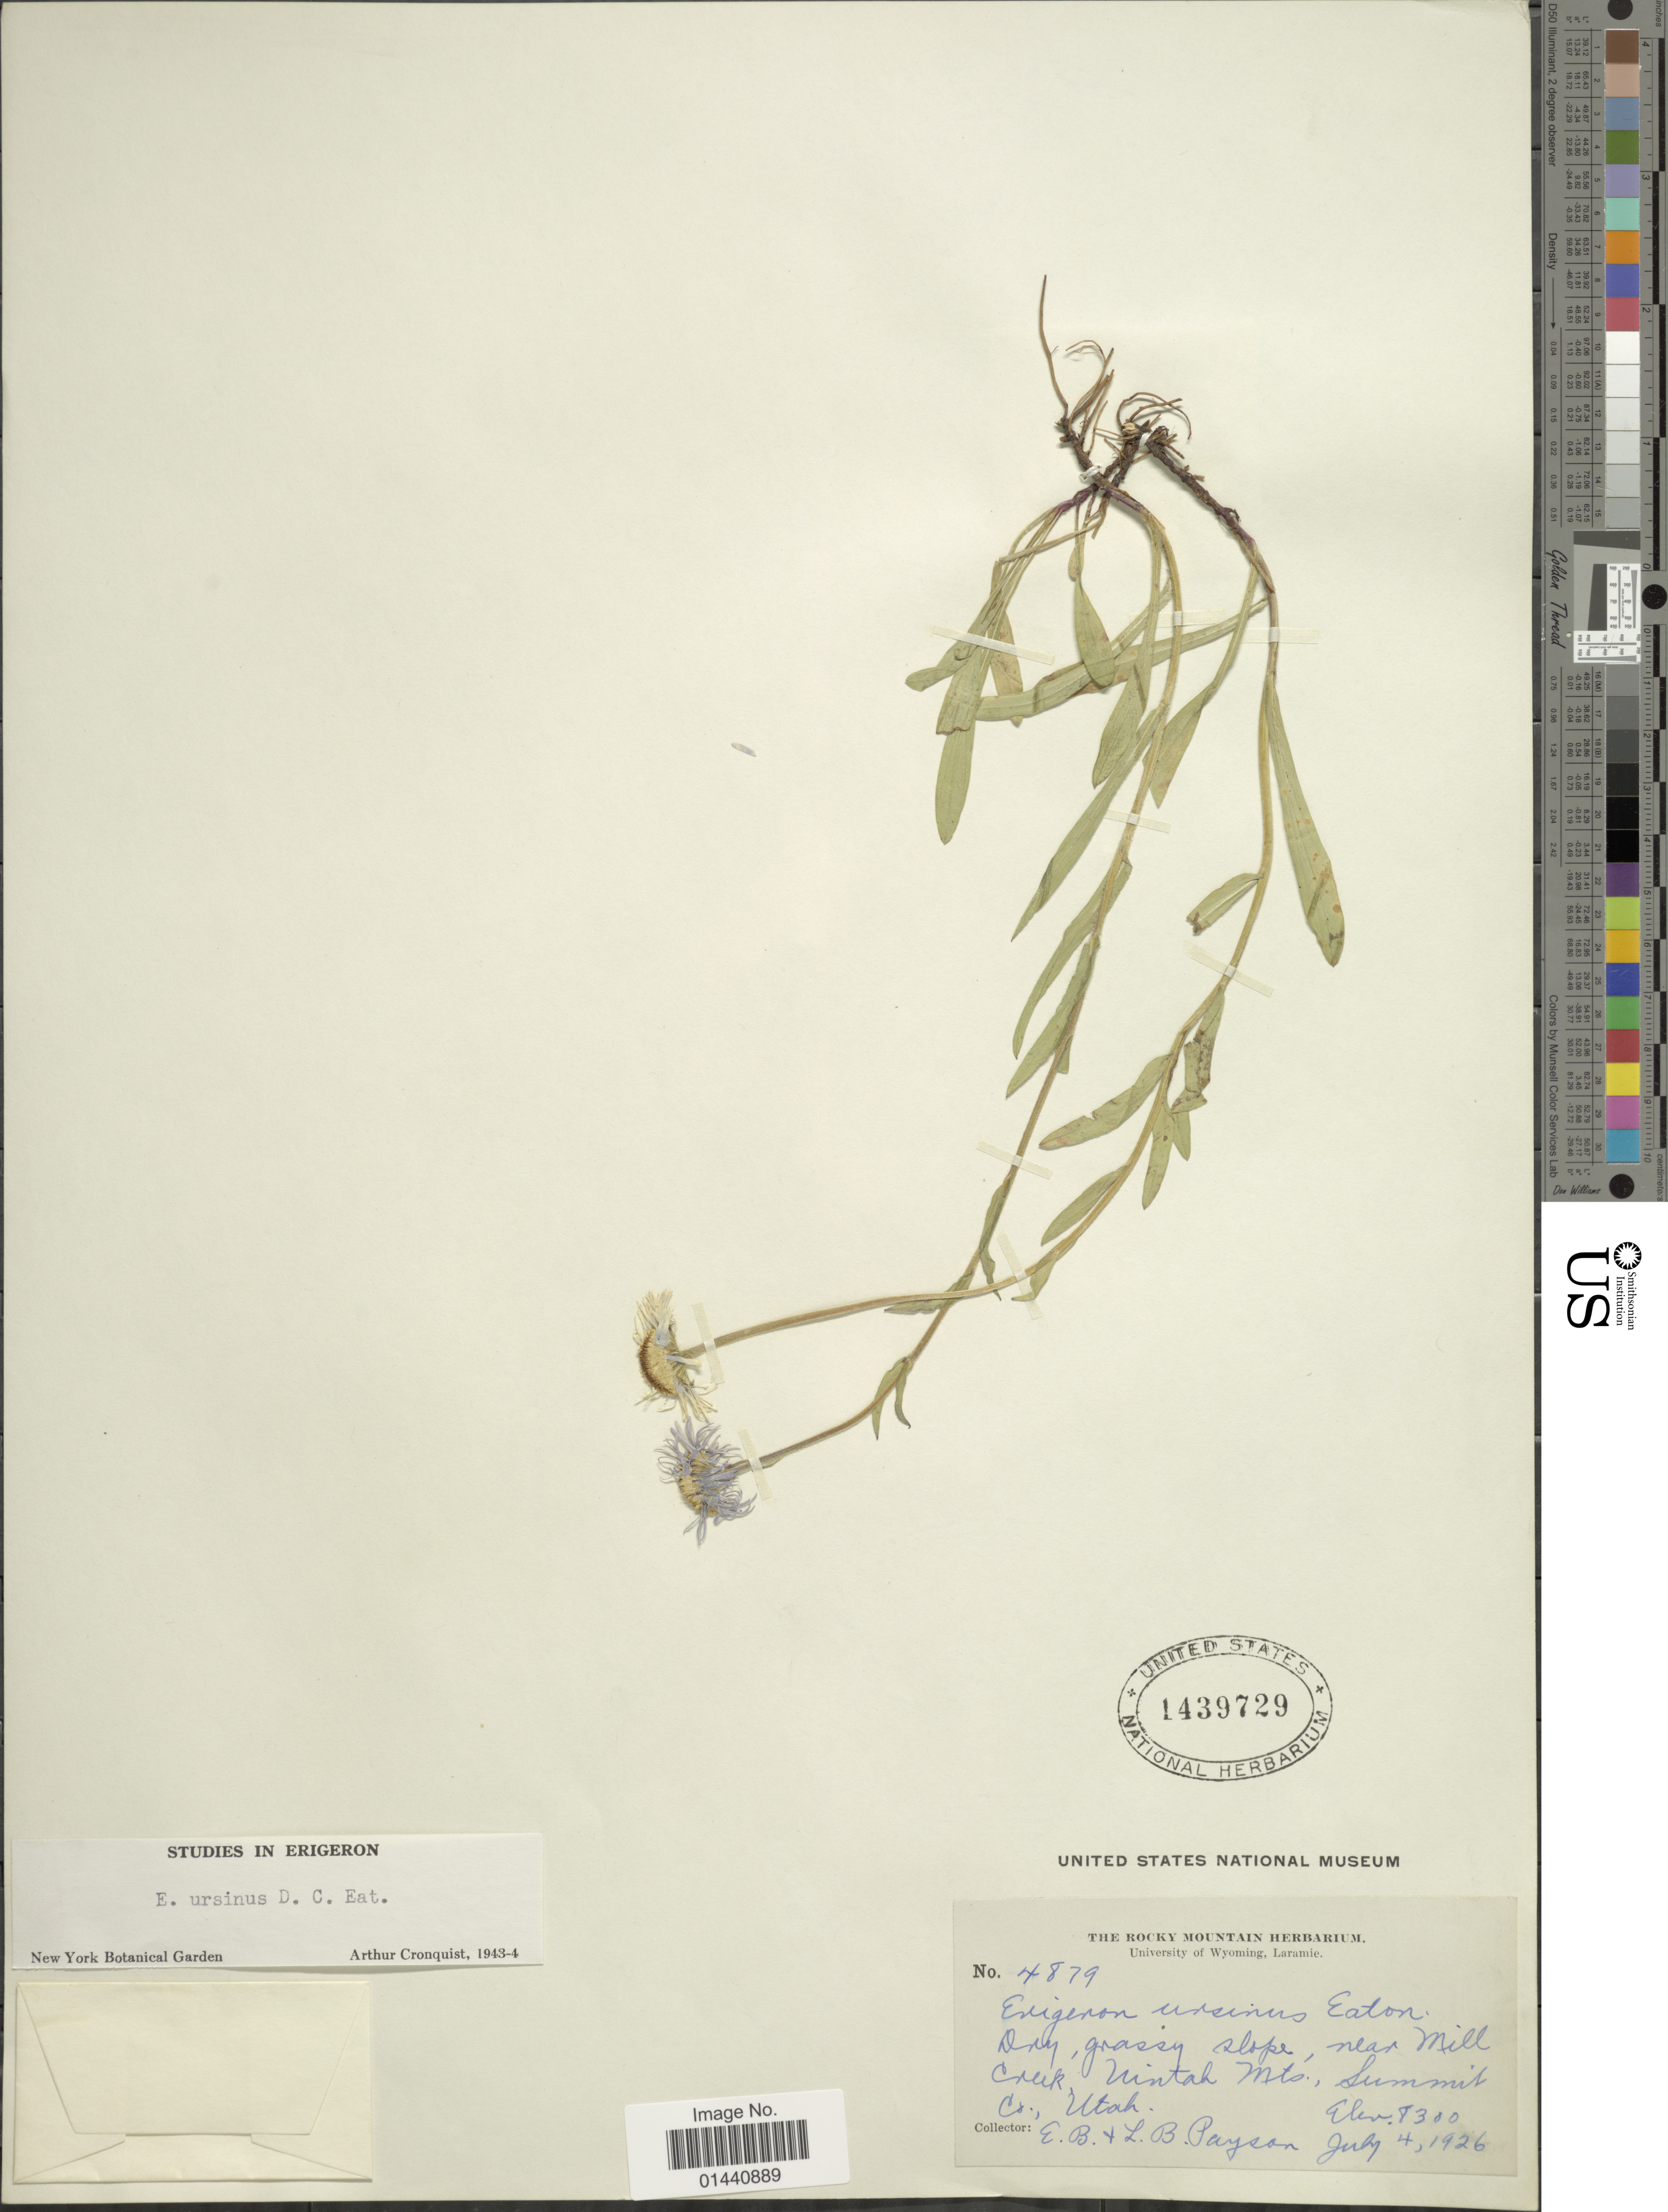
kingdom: Plantae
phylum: Tracheophyta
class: Magnoliopsida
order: Asterales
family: Asteraceae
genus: Erigeron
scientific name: Erigeron ursinus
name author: D.C. Eaton in C. King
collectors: E. B. Payson & L. Payson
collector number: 4879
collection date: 1926-07-04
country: United States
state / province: Utah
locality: Near Mill Creek, Wintah Mts. Summit Co.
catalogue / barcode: US 1439729